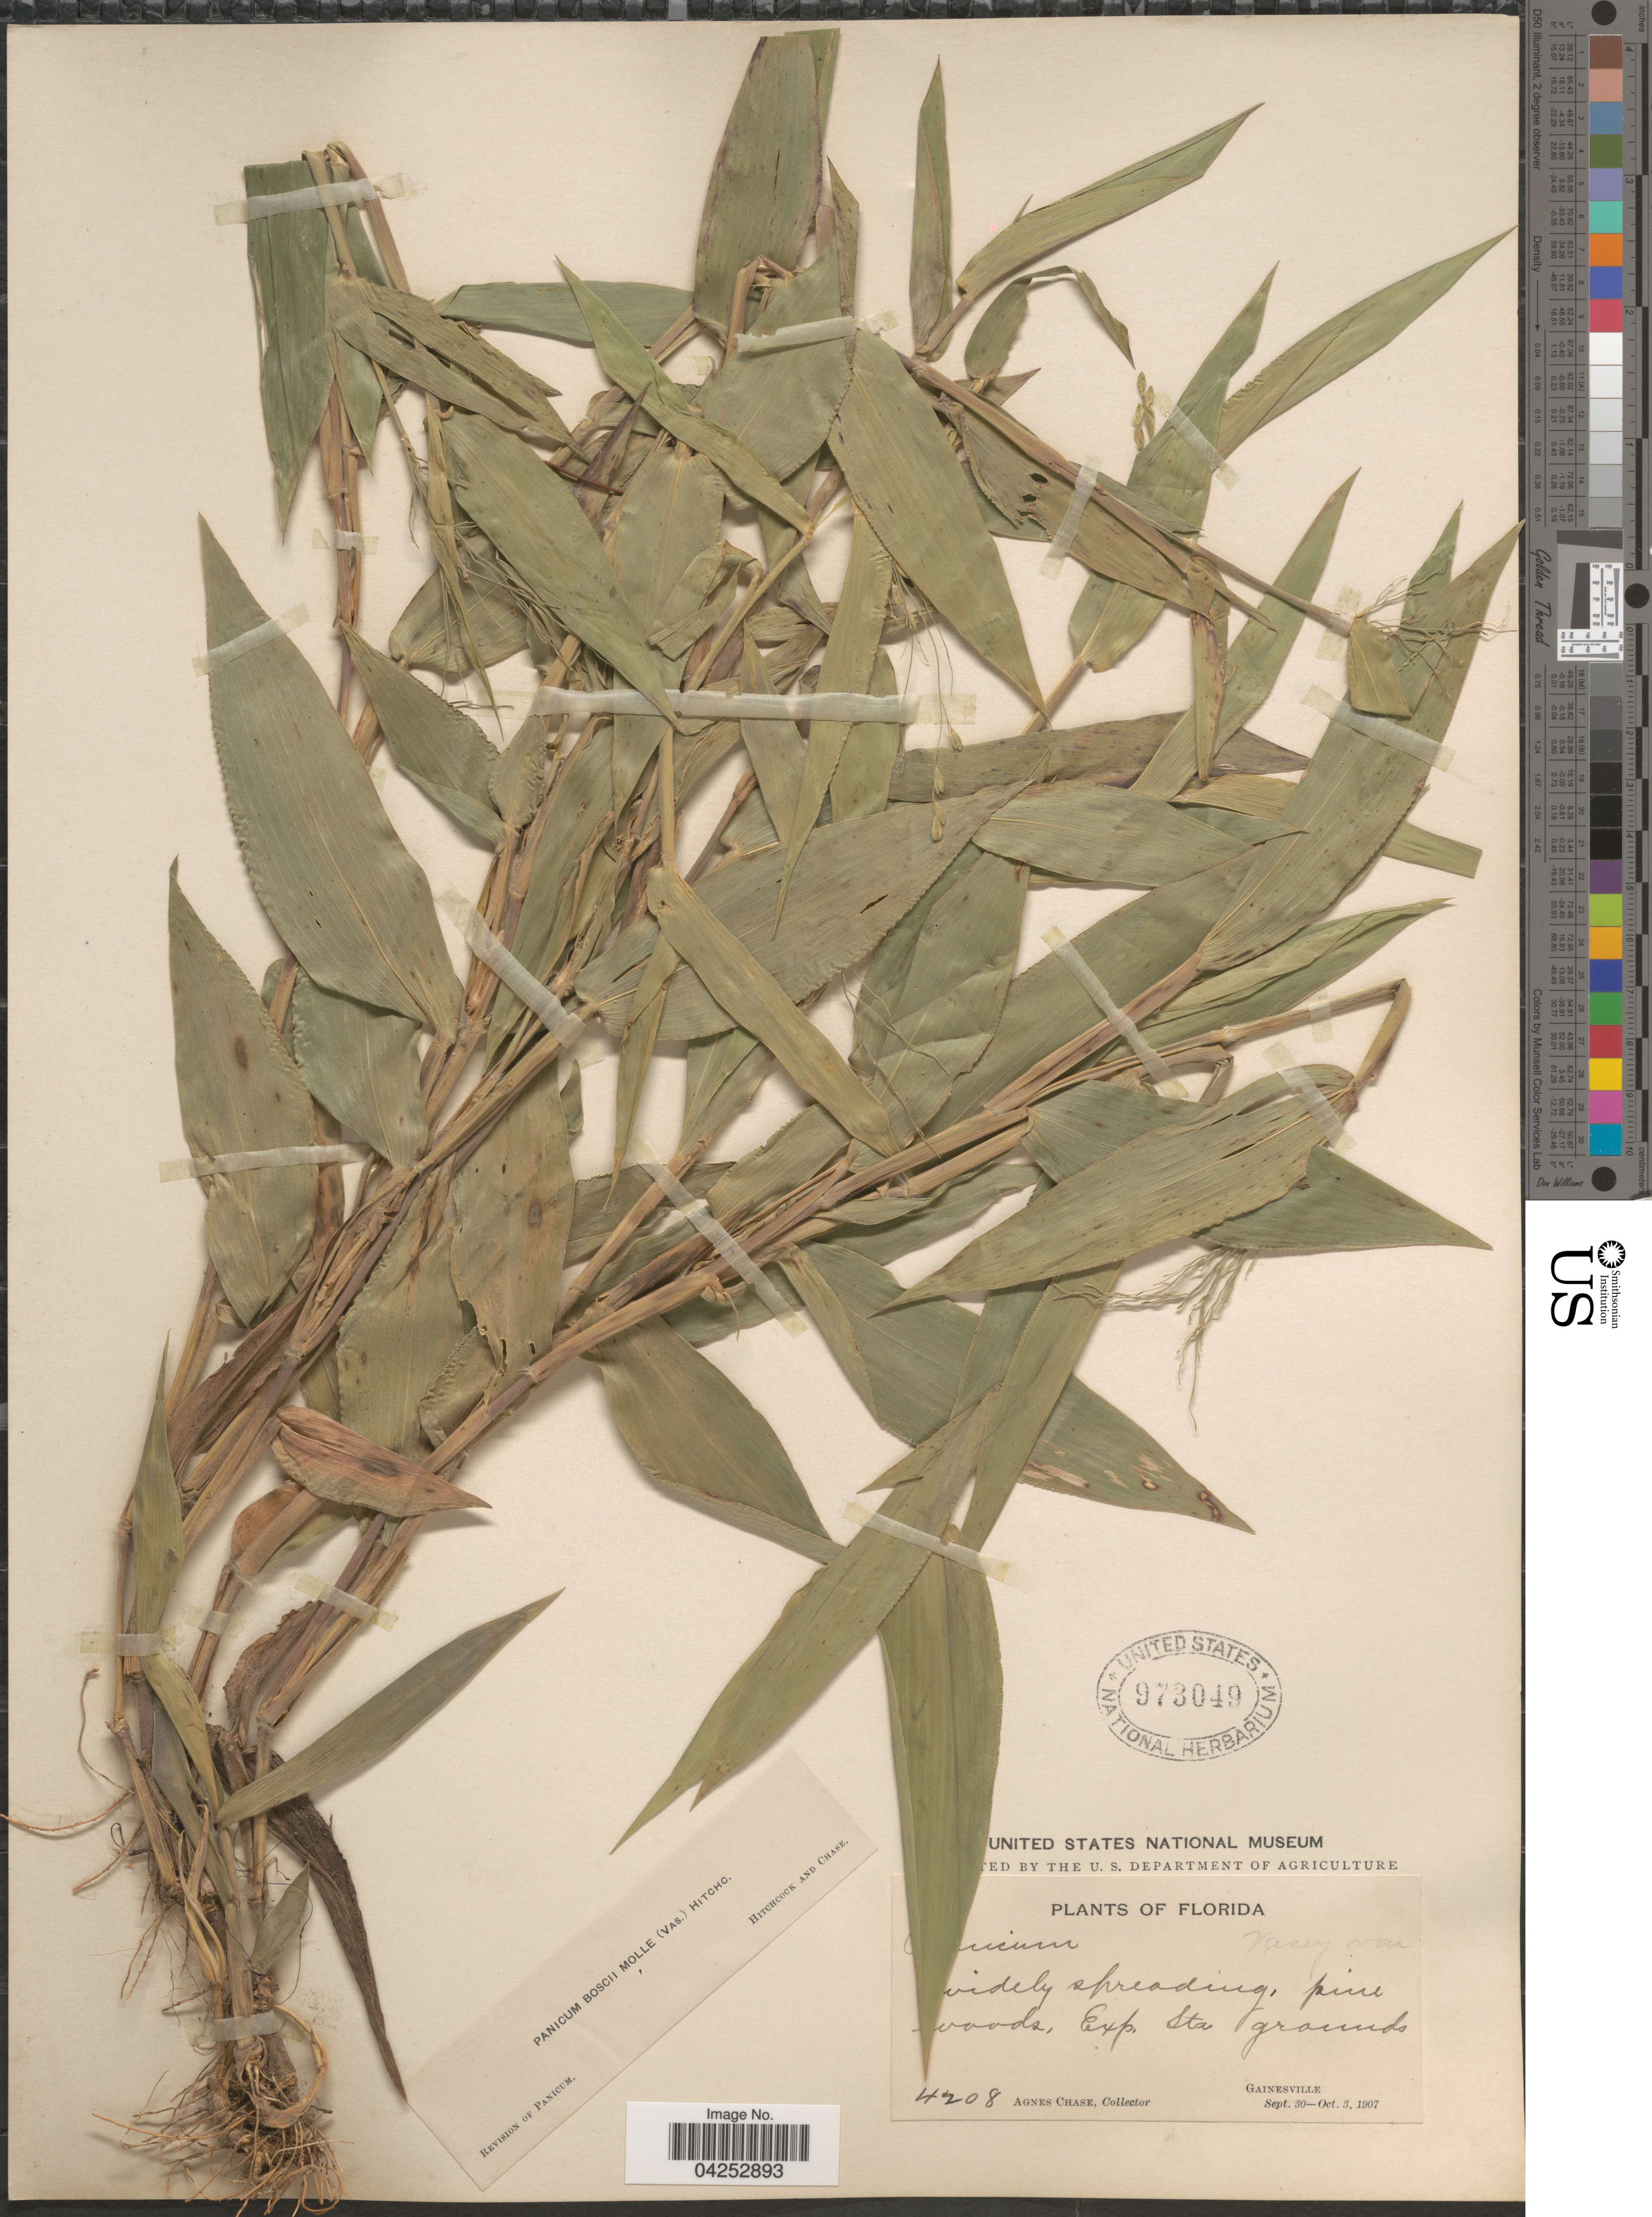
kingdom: Plantae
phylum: Tracheophyta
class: Liliopsida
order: Poales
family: Poaceae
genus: Dichanthelium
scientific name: Dichanthelium boscii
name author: (Poir.) Gould & C.A. Clark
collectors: A. Chase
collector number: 4208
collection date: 1907-09-30/1907-10-03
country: United States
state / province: Florida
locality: Exp. Sta. grounds. Gainesville.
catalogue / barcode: US 973049